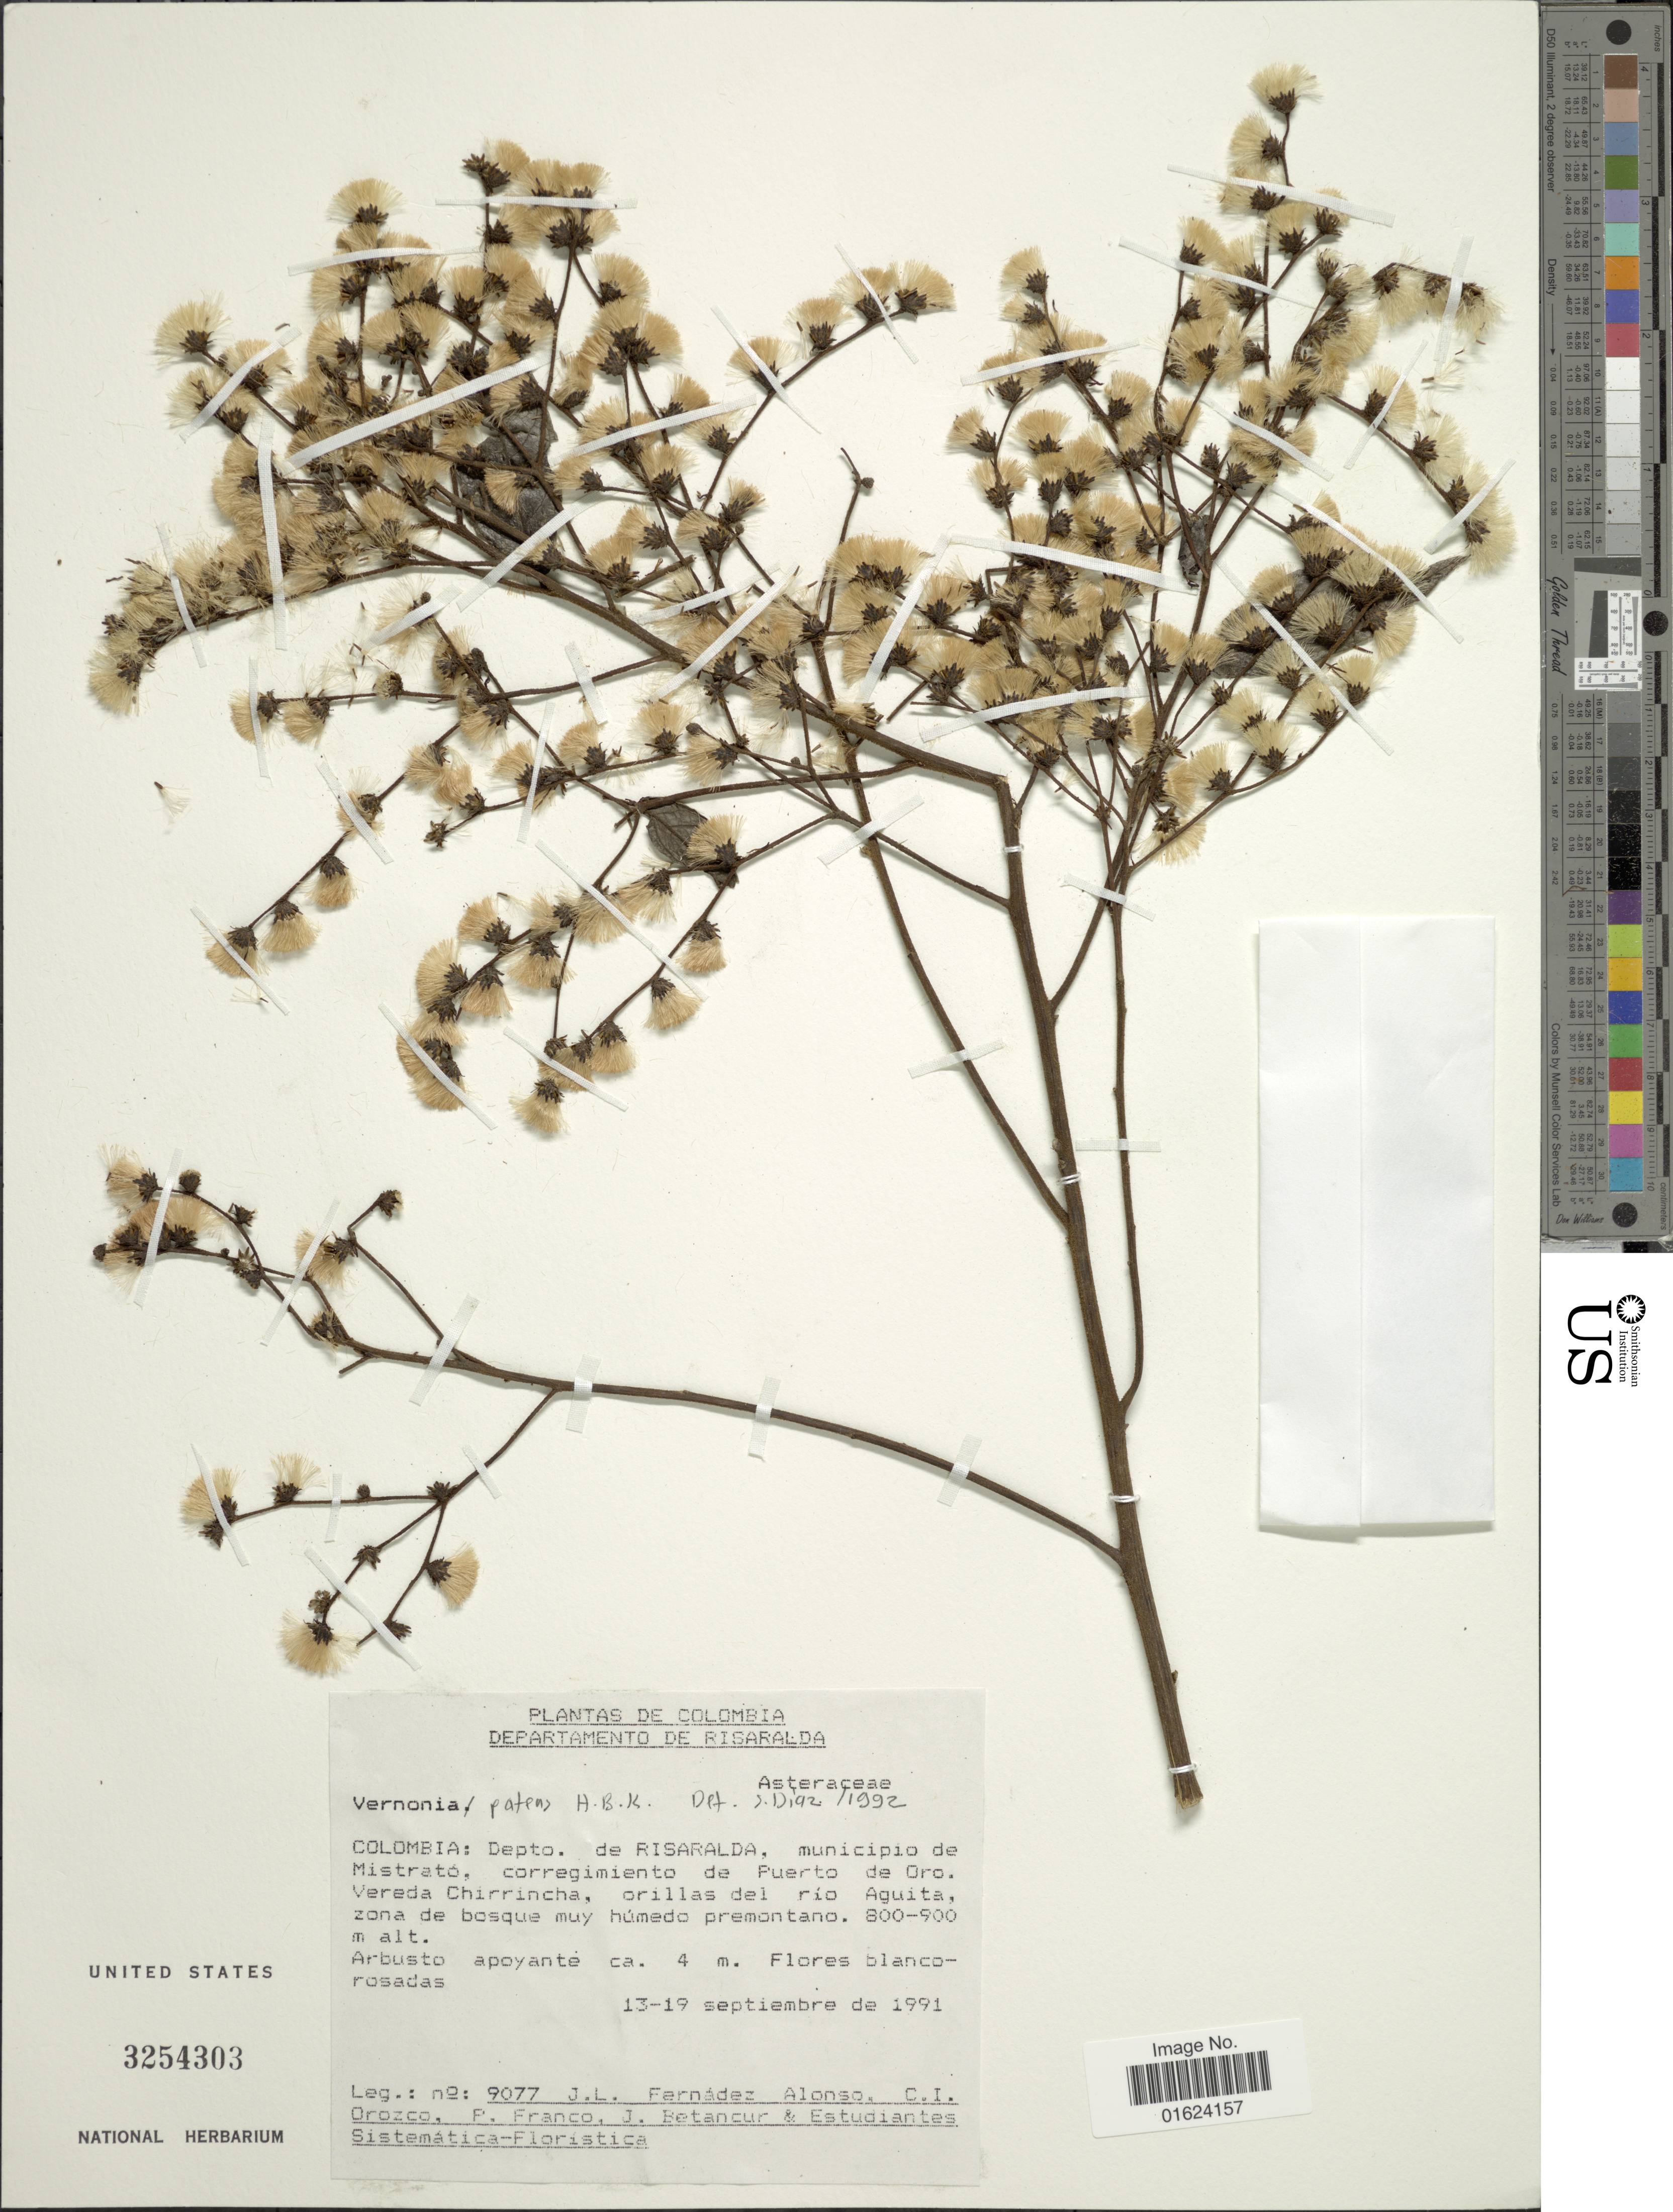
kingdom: Plantae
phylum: Tracheophyta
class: Magnoliopsida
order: Asterales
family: Asteraceae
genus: Vernonanthura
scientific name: Vernonanthura patens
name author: (Kunth) H. Rob.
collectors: J. L. Fernández-Alonso, C. I. Orozco, P. Franco, J. Betancur & Student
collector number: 9077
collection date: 1991-09-13/1991-09-19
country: Colombia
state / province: Risaralda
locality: Colombia: Depto. de Risaralda, municipio de Mistrato, corregimiento de Puerto de Oro, Vereda Chirrincha, orrilas del rio Aguita.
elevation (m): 800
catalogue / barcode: US 3254303